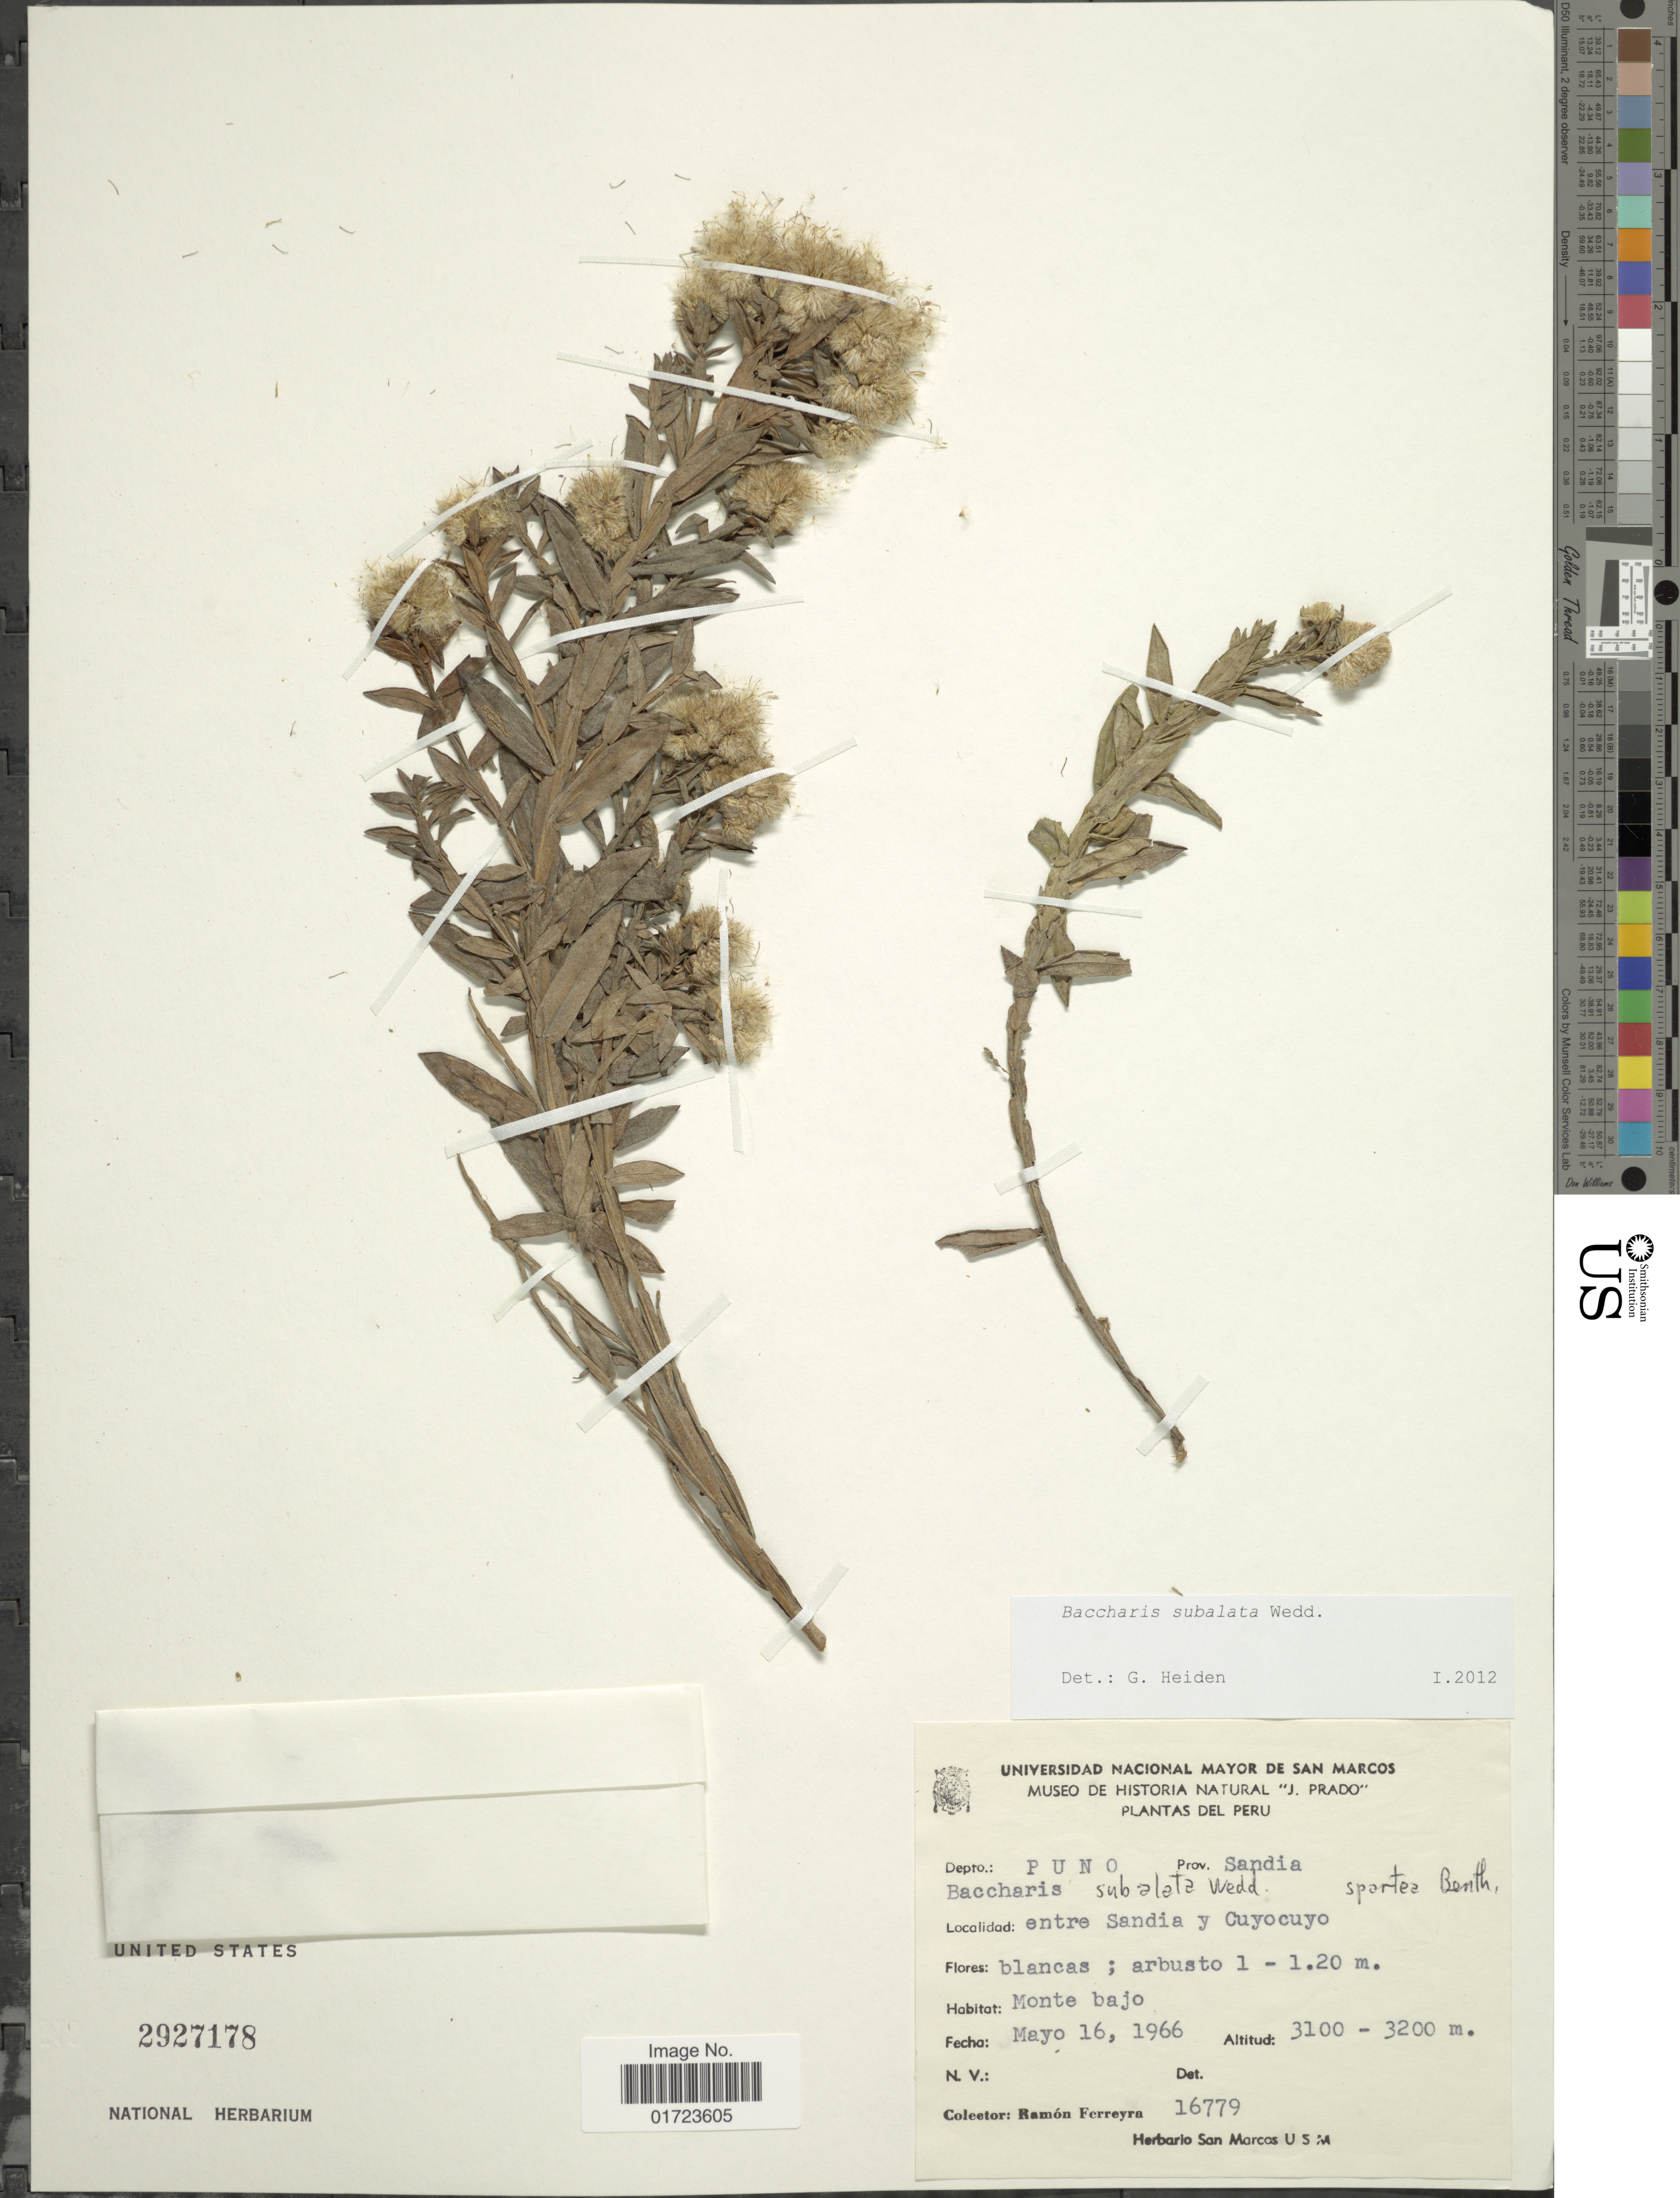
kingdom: Plantae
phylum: Tracheophyta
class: Magnoliopsida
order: Asterales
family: Asteraceae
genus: Baccharis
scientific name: Baccharis subalata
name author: Wedd.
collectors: R. A. Ferreyra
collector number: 16779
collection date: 1966-05-16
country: Peru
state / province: Puno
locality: Depto.: Puno, Prov. Sandia, Entre Sandia y Cuyocuyo.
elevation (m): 3100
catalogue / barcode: US 2927178